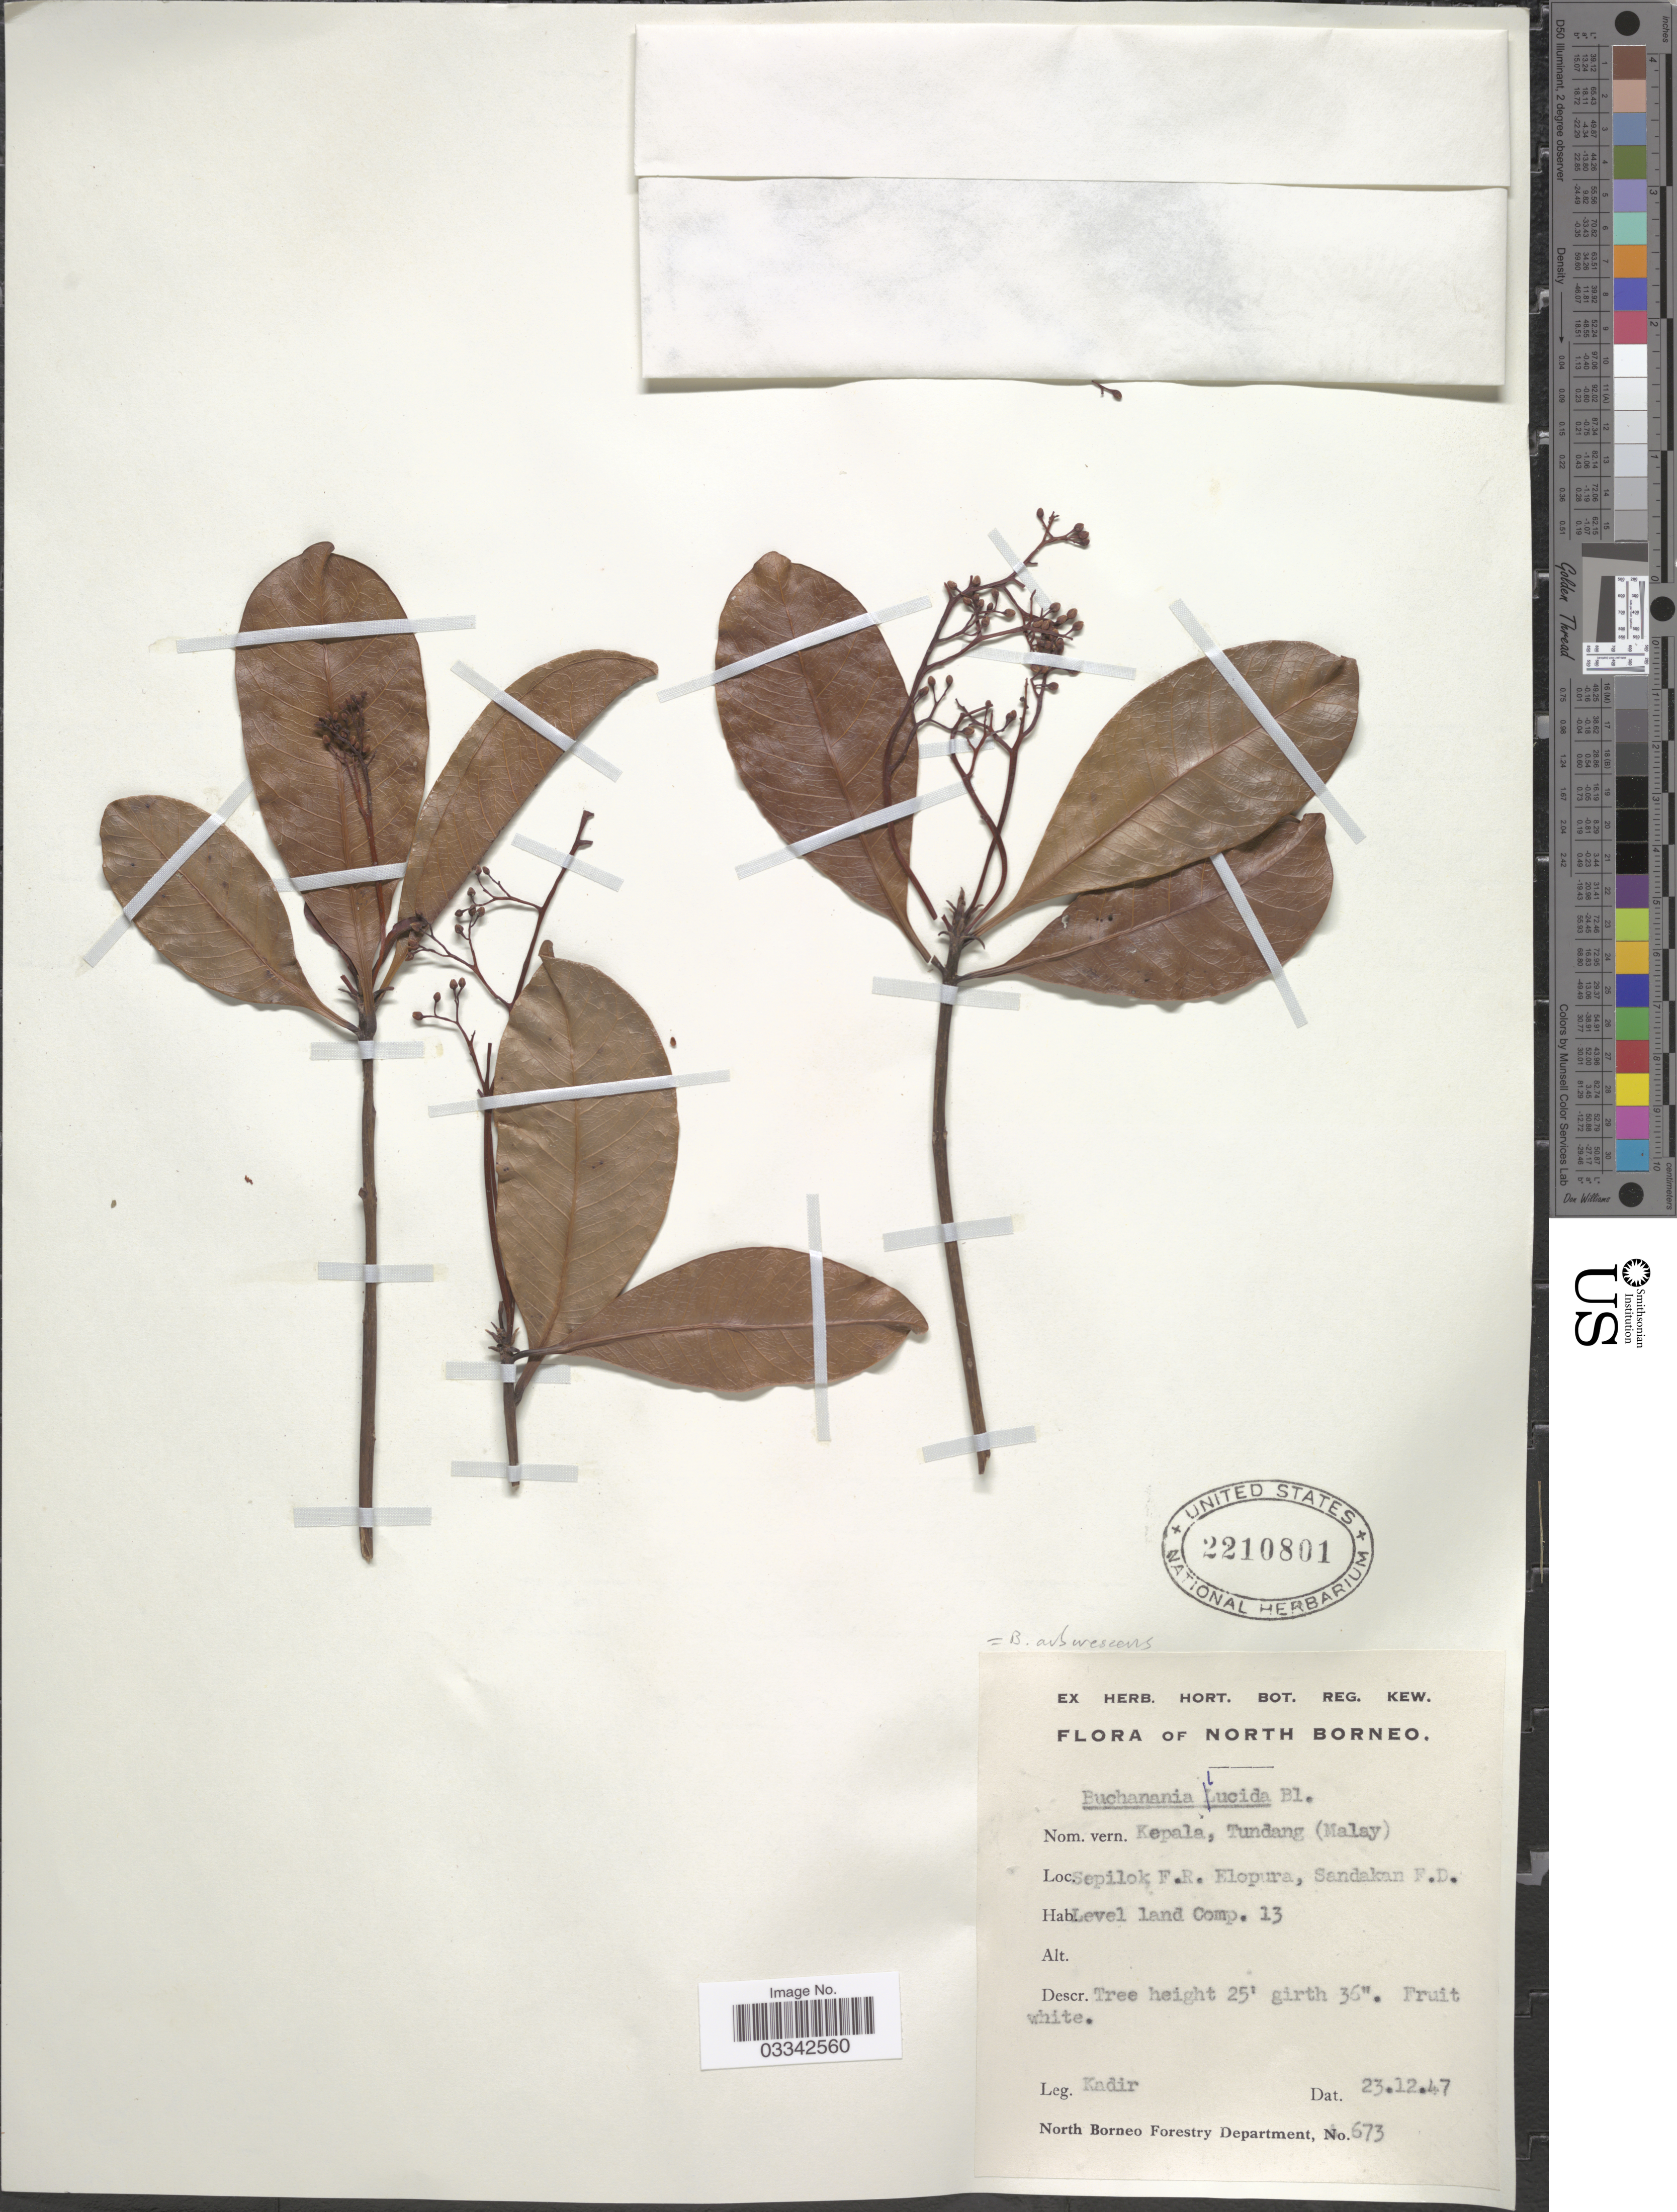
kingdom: Plantae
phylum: Tracheophyta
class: Magnoliopsida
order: Sapindales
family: Anacardiaceae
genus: Buchanania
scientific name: Buchanania arborescens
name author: (Blume) Blume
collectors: -. Kadir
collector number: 673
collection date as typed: Transcribed d/m/y: 23/12/47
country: Malaysia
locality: North Borneo. Sepilok F.R. Elopura, Sandakan F.D.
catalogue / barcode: US 2210801